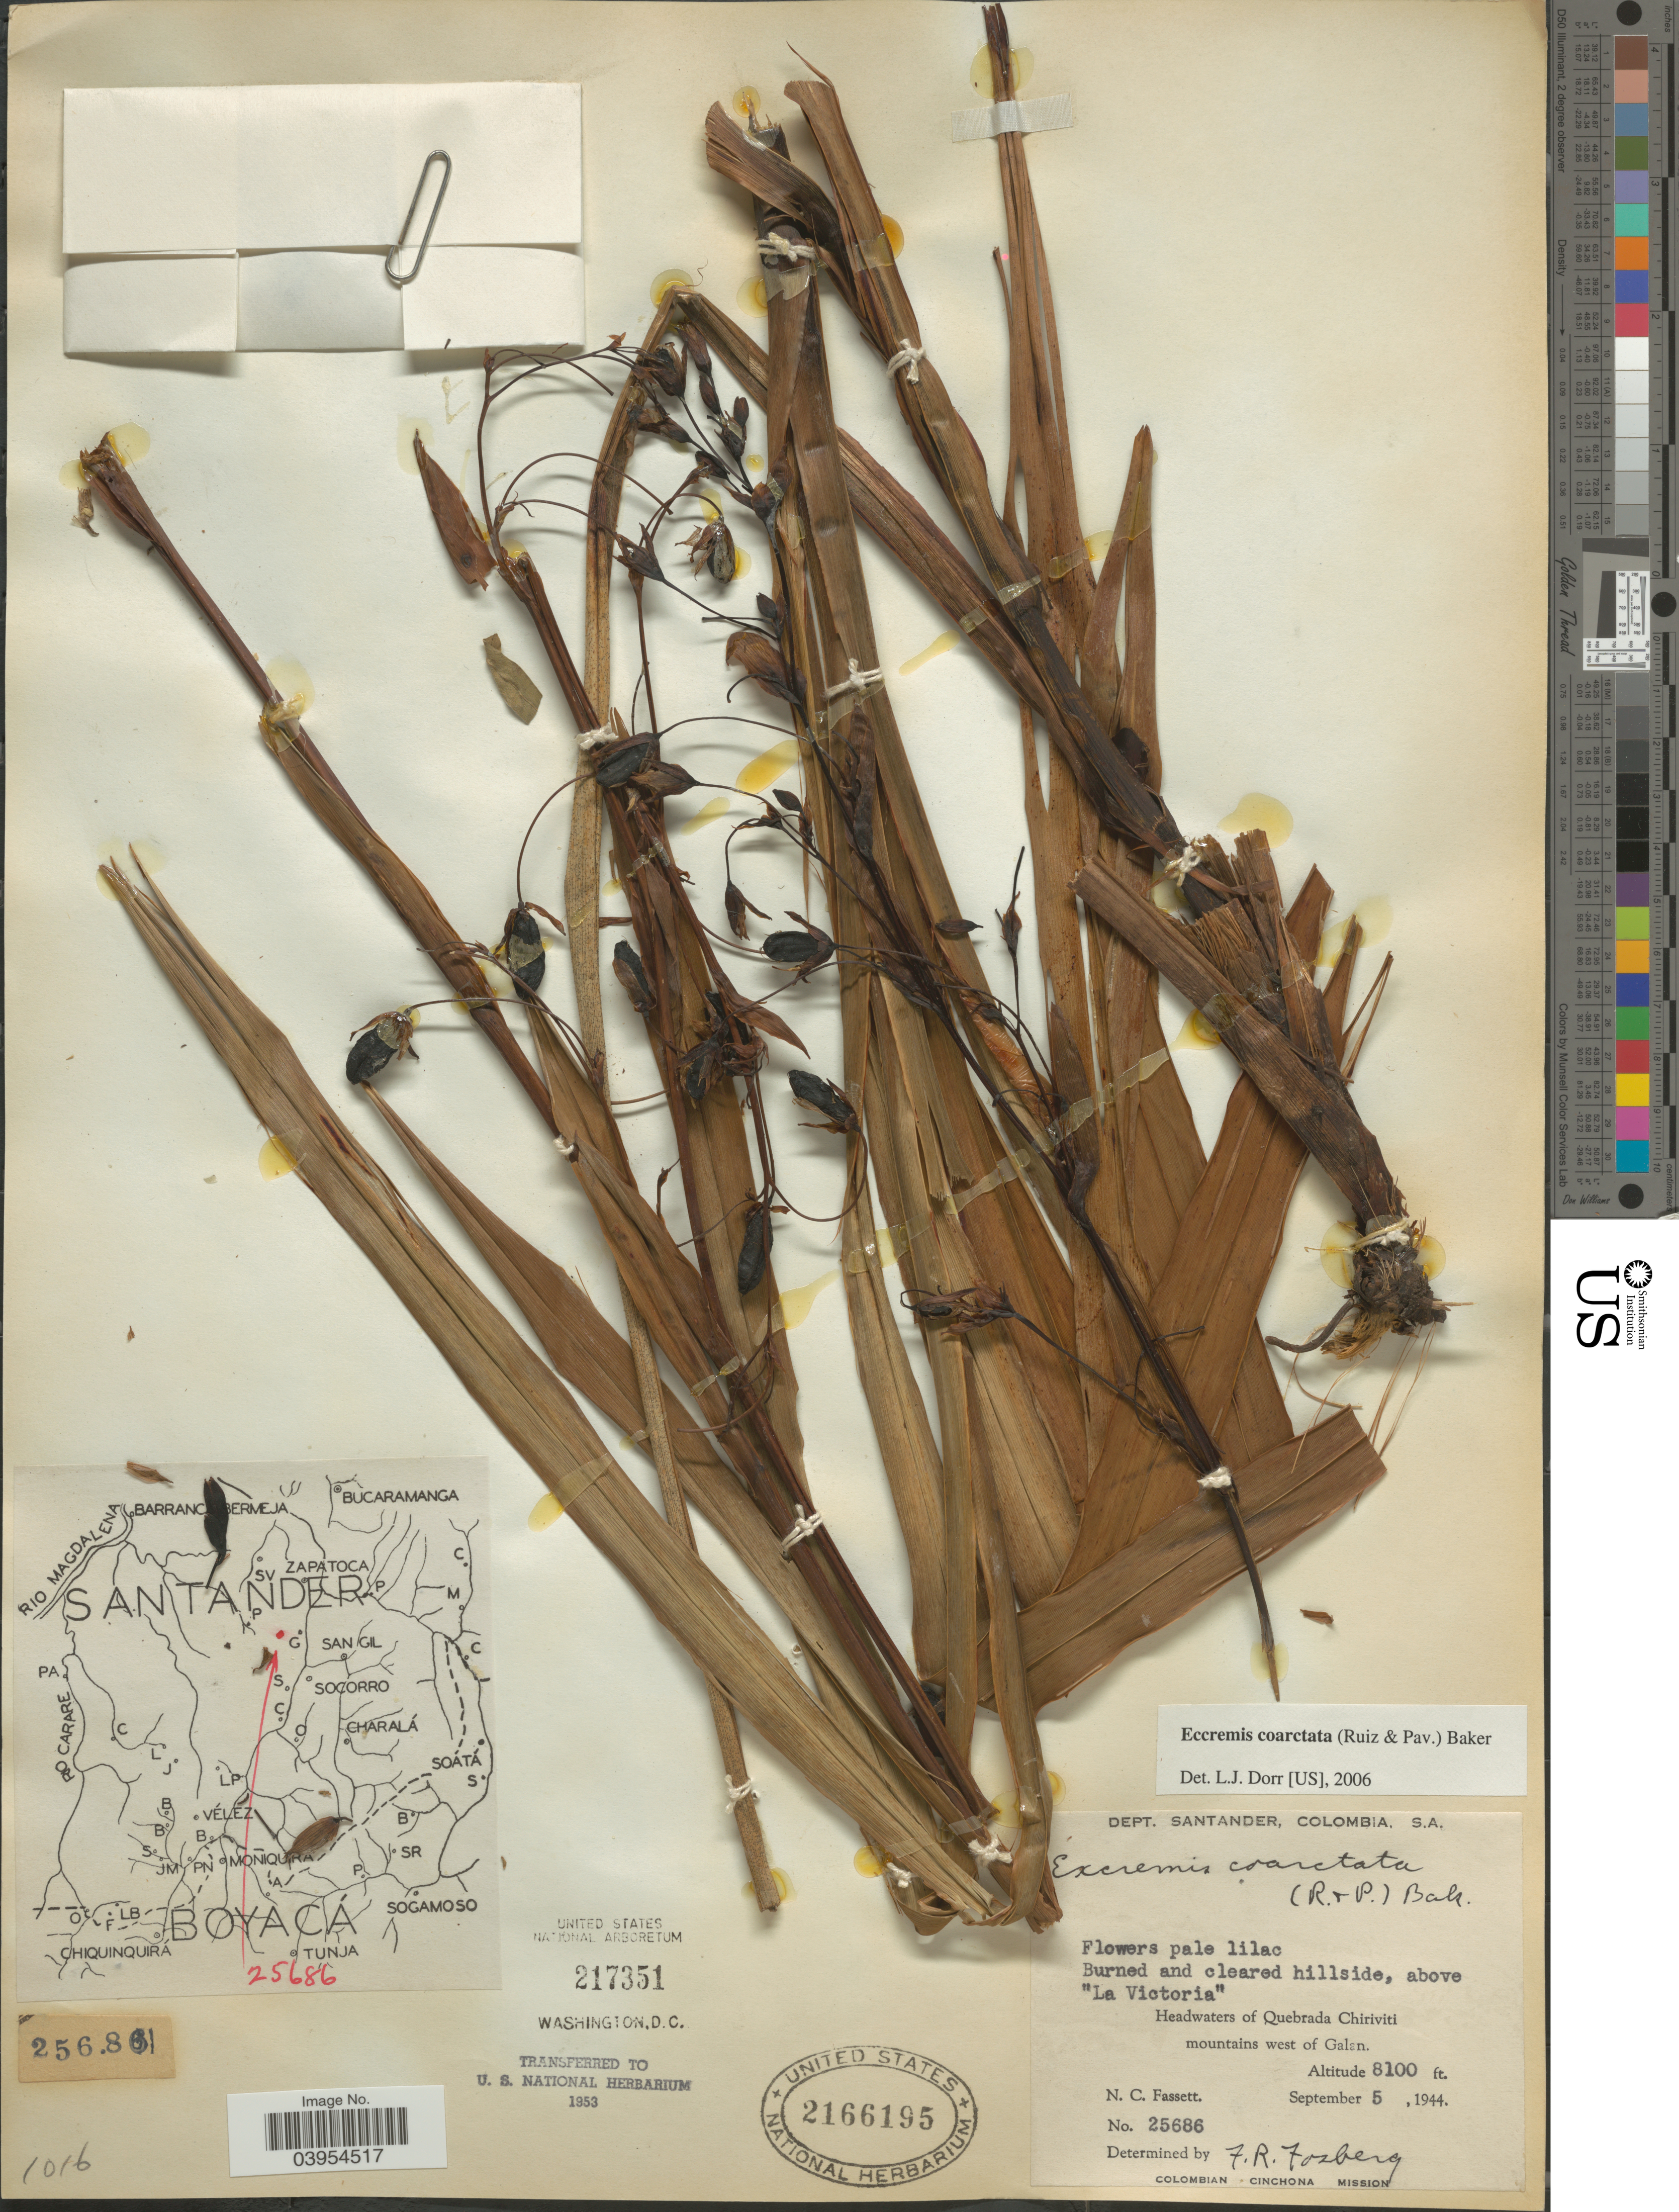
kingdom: Plantae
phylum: Tracheophyta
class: Liliopsida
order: Asparagales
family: Asphodelaceae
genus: Eccremis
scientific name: Eccremis coarctata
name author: Baker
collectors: N. C. Fassett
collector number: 25686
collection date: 1944-09-05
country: Colombia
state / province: Santander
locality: Dept. Santander. Burned and cleared hillside, above "La Victoria". Headwaters of Quebrada Chiriviti mountains west of Galan.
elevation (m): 2469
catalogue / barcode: US 2166195